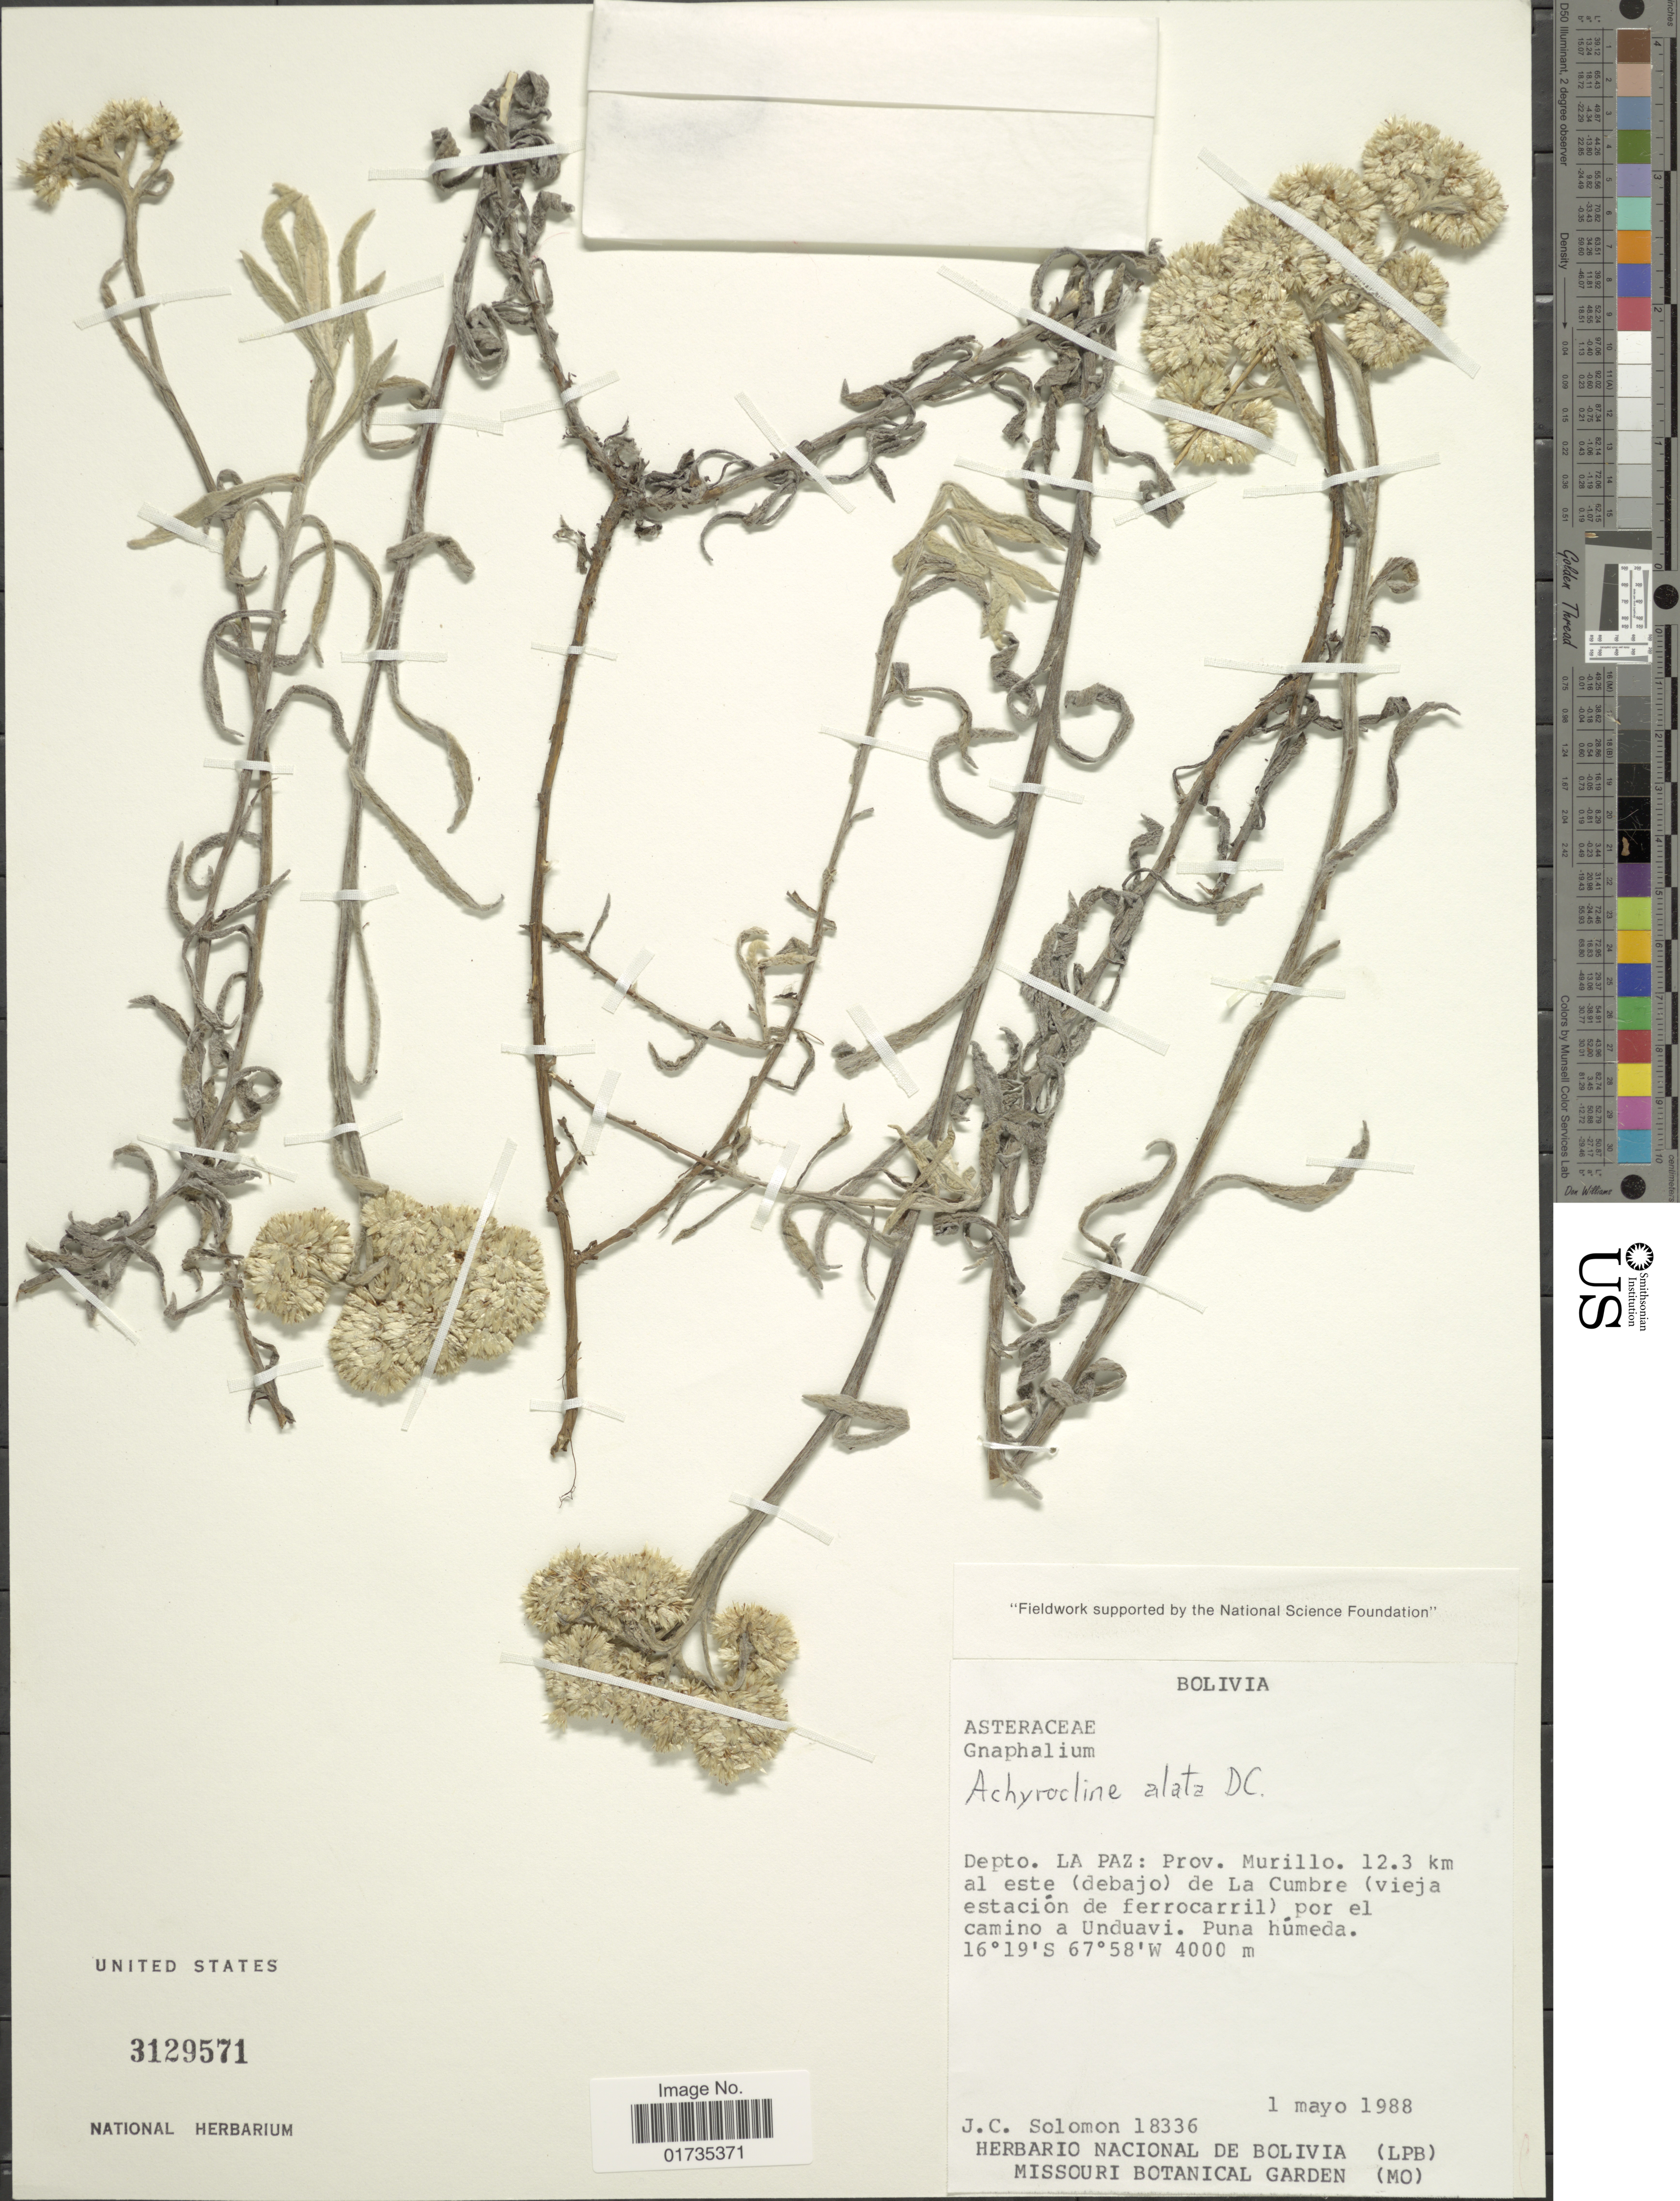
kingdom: Plantae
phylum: Tracheophyta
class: Magnoliopsida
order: Asterales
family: Asteraceae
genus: Achyrocline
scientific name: Achyrocline alata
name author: (Kunth) DC.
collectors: J. C. Solomon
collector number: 18336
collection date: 1988-05-01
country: Bolivia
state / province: La Paz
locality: Bolivia. Depto. La Paz: Prov. Murillo. 12.3 km al este (debajo) de La Cumbre (vieja estacion de ferrocarril) por el camino a unduavi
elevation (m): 4000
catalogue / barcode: US 3129571